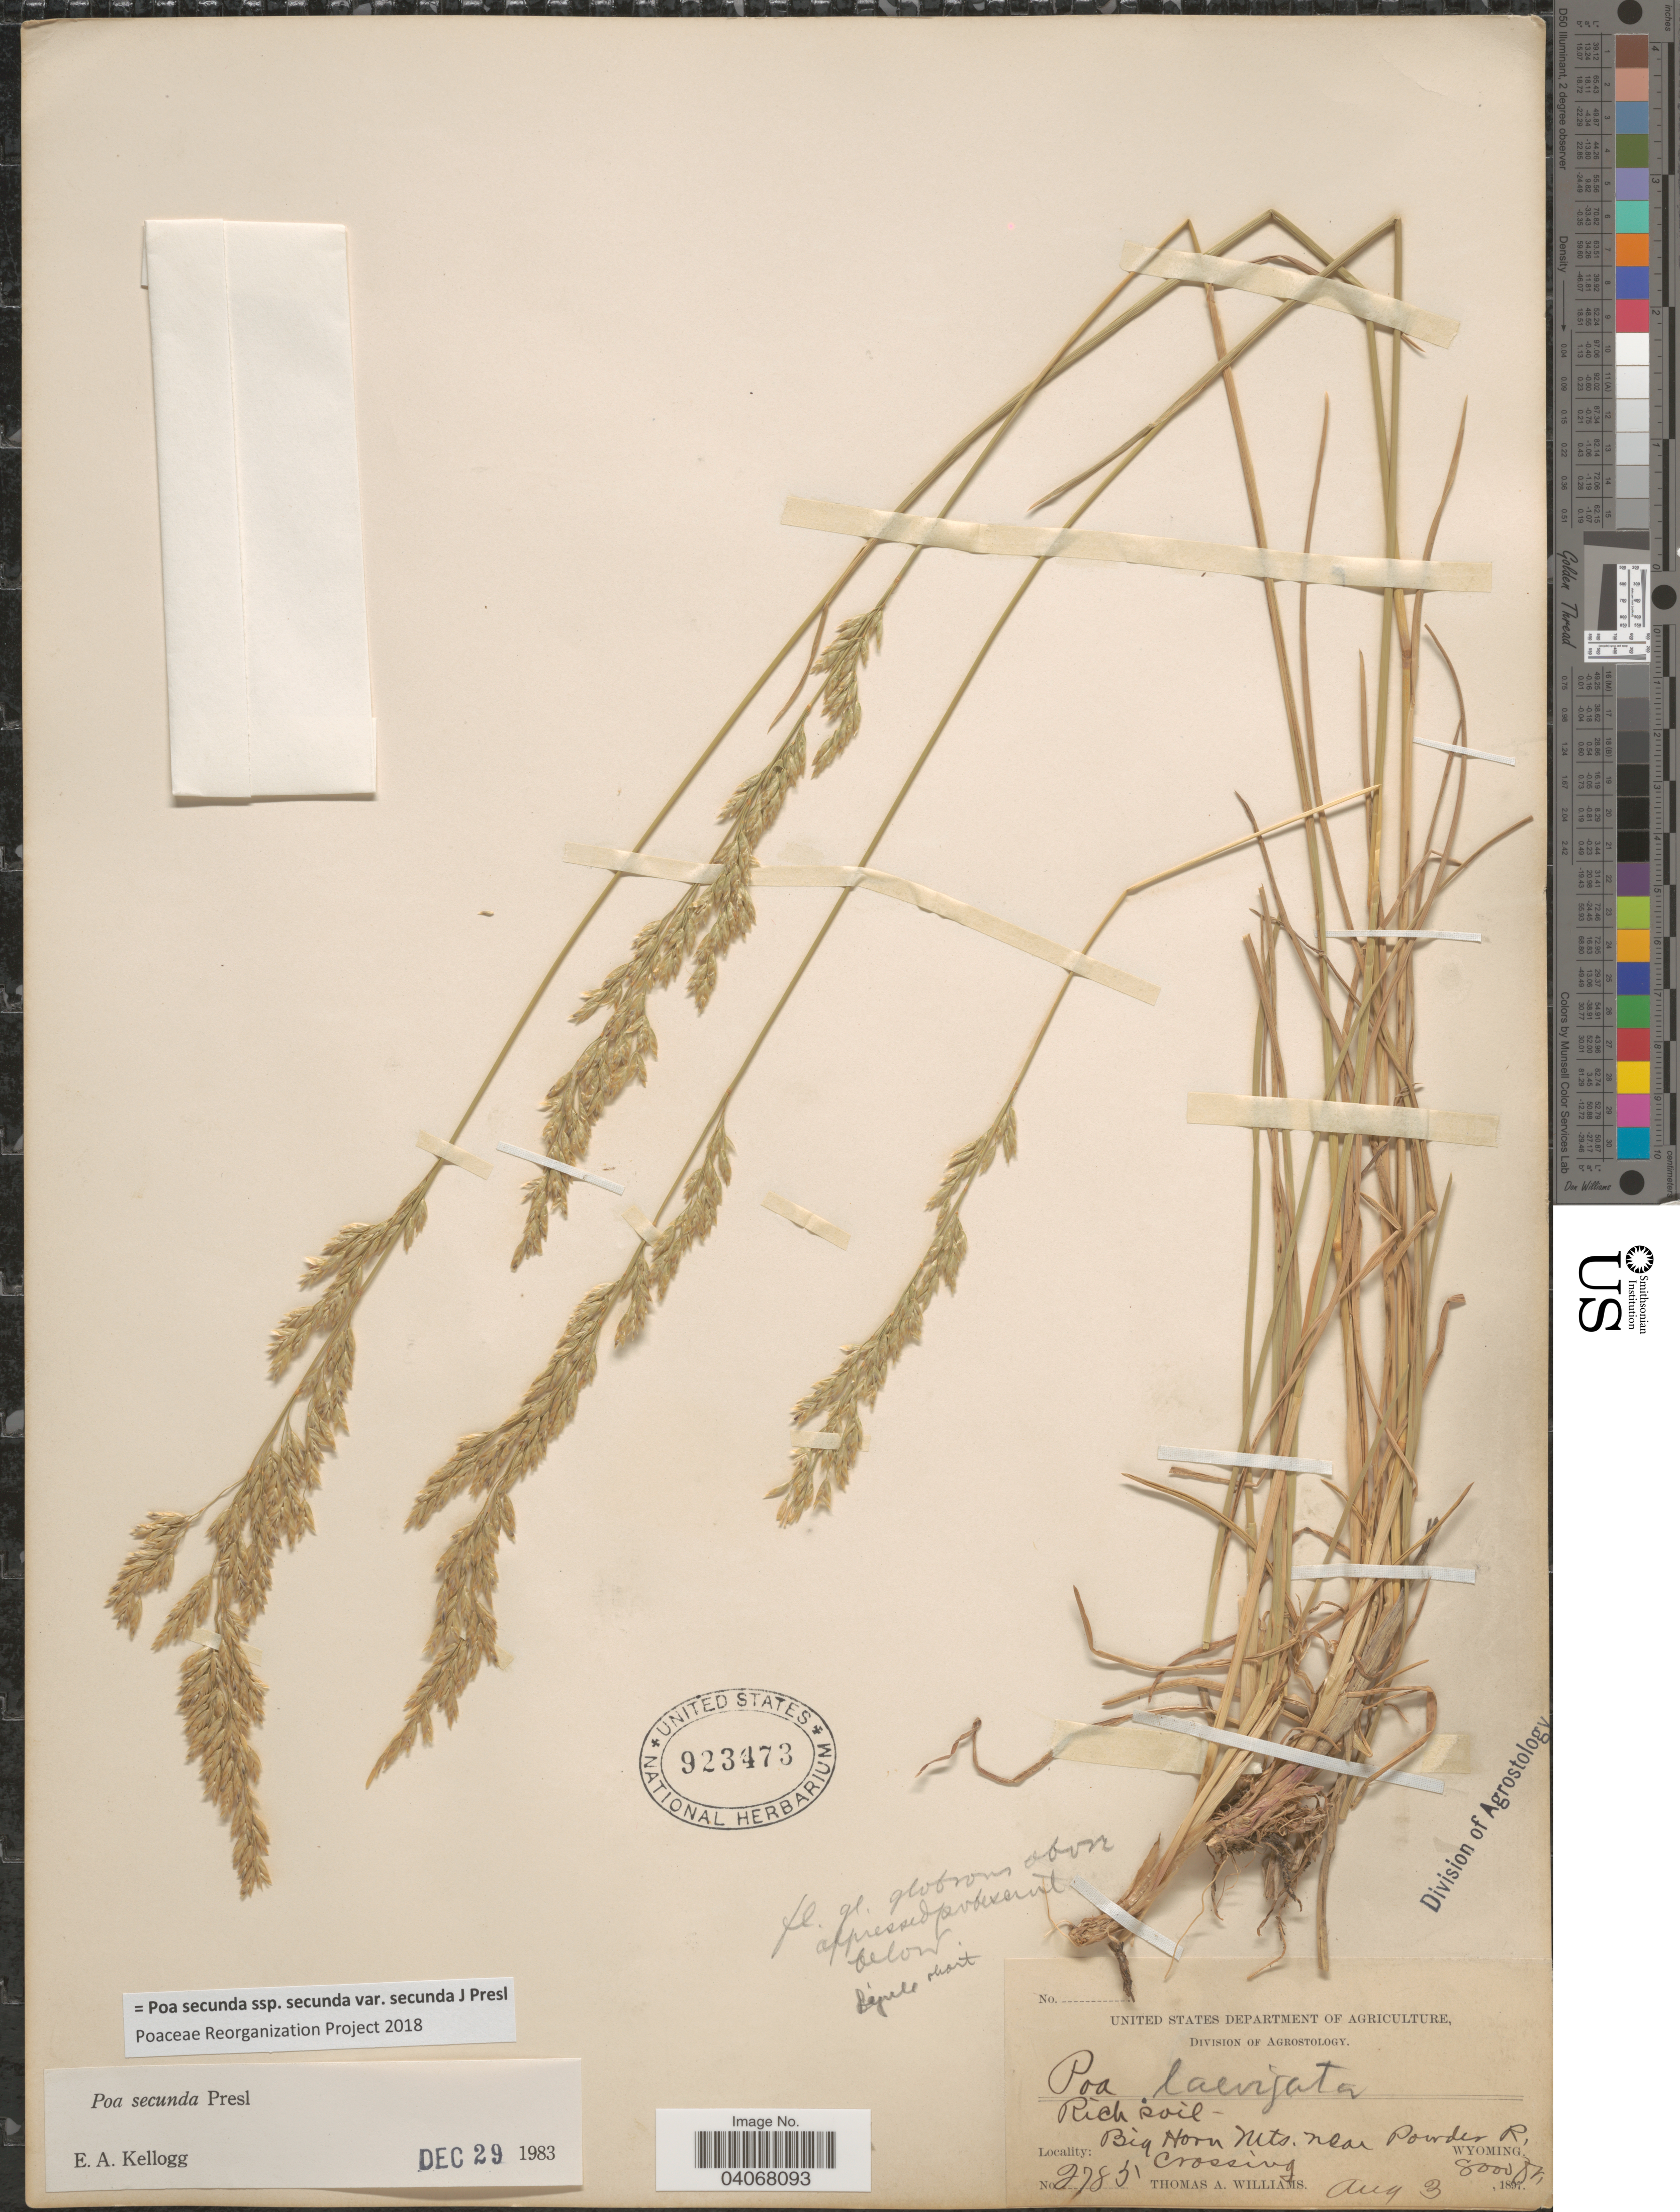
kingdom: Plantae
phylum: Tracheophyta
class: Liliopsida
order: Poales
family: Poaceae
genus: Poa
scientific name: Poa secunda subsp. secunda var. secunda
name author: J. Presl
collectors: T. A. Williams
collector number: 2785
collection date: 1897-08-03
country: United States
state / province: Wyoming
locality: Big Horn Mts. near Powder R. Crossing.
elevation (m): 2438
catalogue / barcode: US 923473